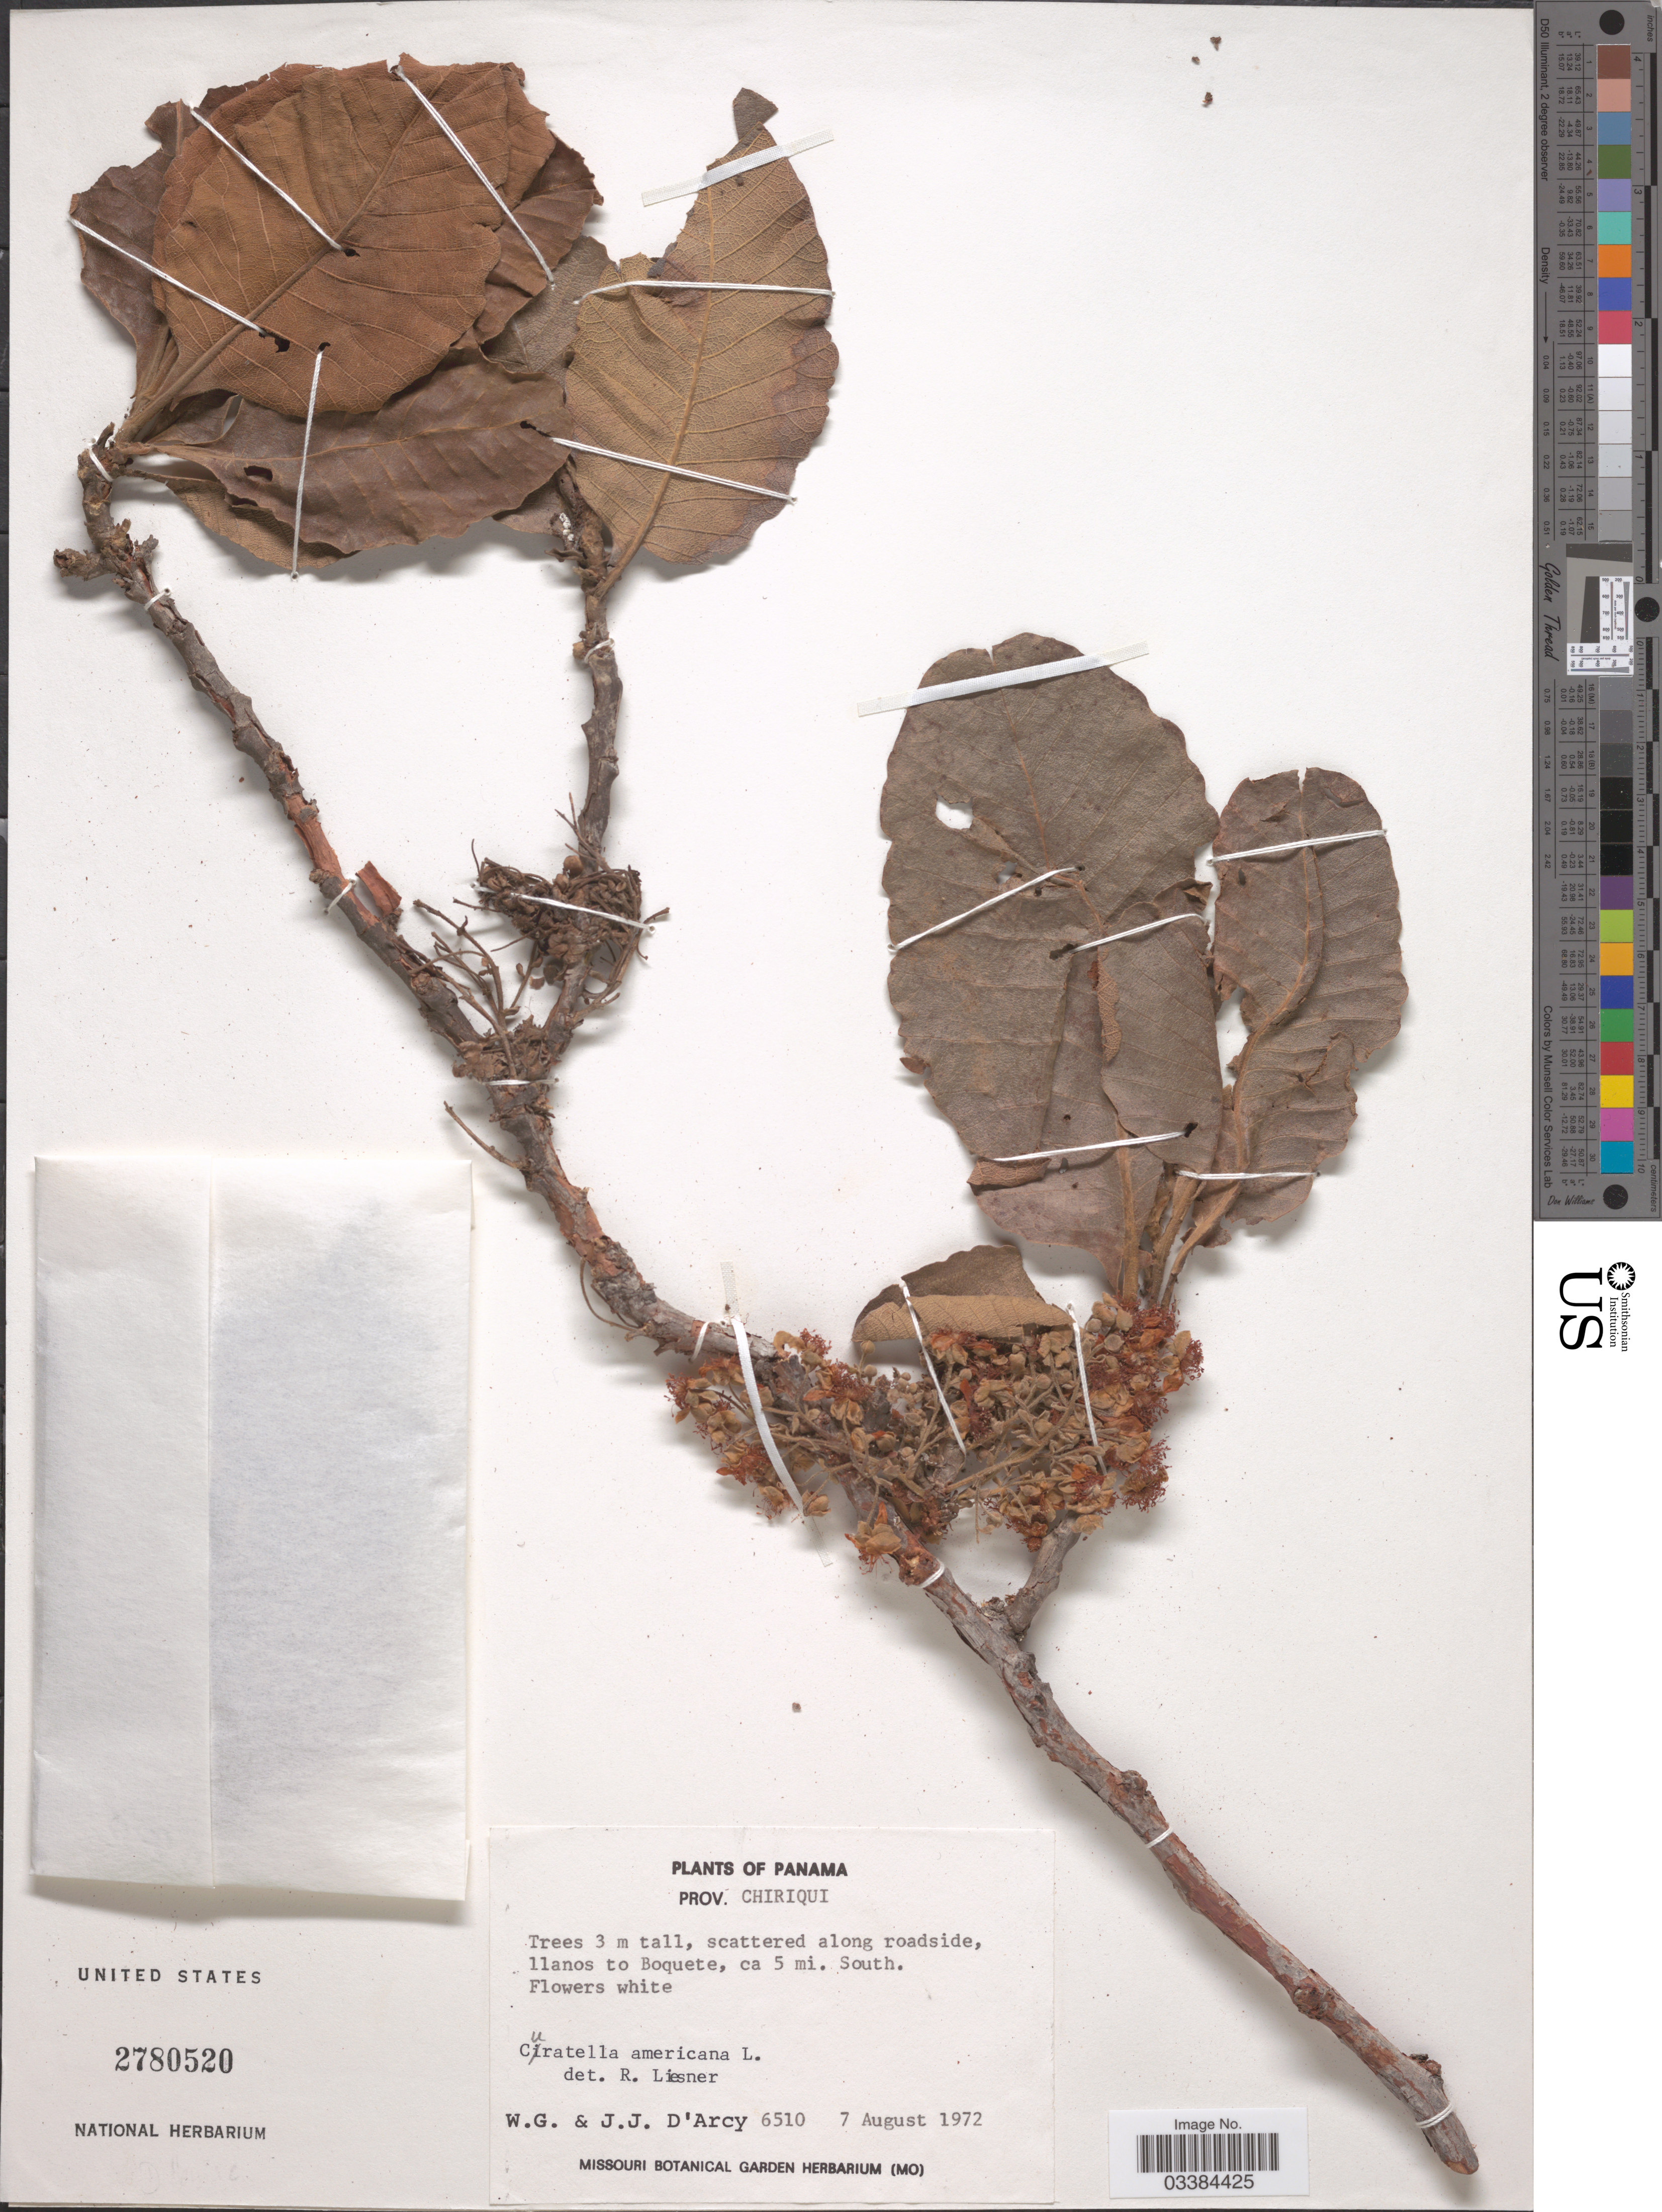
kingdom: Plantae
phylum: Tracheophyta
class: Magnoliopsida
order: Dilleniales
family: Dilleniaceae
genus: Curatella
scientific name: Curatella americana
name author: L.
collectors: W. G. D'Arcy & J. J. D'Arcy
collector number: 6510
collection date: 1972-08-07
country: Panama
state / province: Chiriqui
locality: Scattered along roadside, llanos to Boquete, ca 5 mi. South.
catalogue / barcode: US 2780520